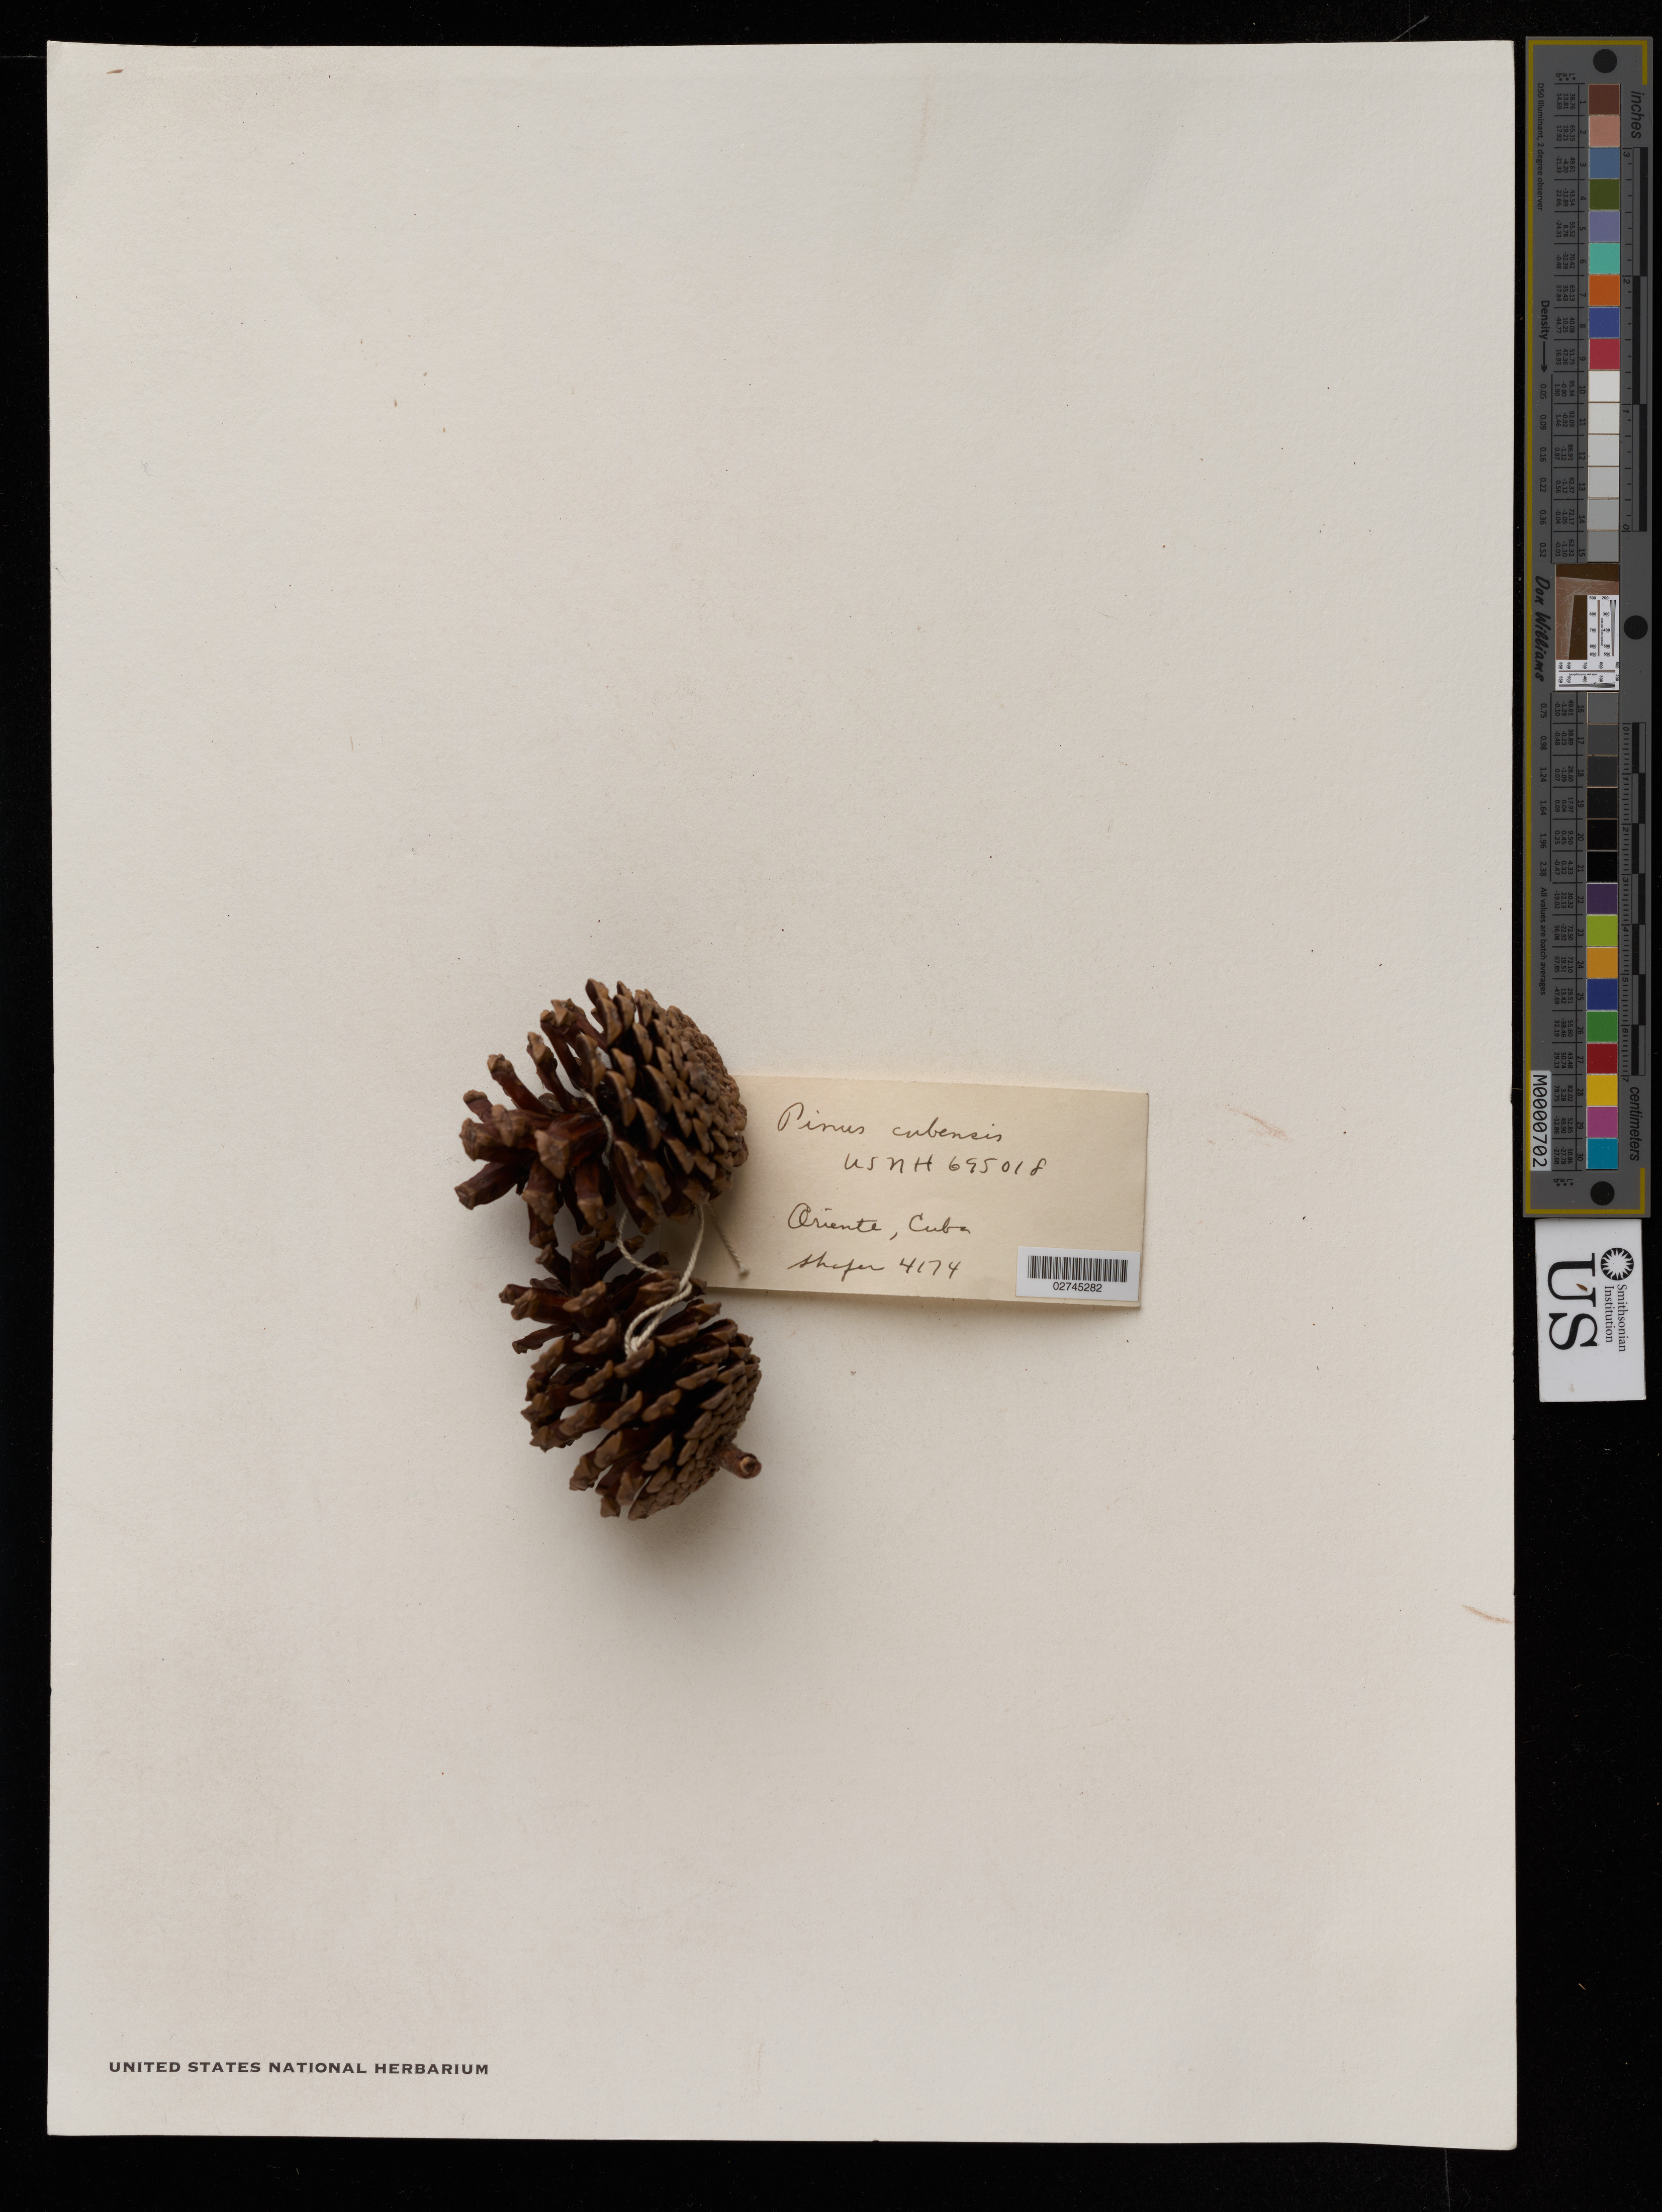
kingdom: Plantae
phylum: Tracheophyta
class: Pinopsida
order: Pinales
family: Pinaceae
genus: Pinus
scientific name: Pinus cubensis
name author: Griseb.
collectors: J. A. Shafer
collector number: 4174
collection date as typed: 22 Feb 1910 to 26 Feb 1910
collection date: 1910-02-22/1910-02-26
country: Cuba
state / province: Oriente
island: Cuba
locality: Trail, Rio Yamaniguey to Camp Toa Oriente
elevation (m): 400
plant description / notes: In a bag with other pinecones, with the same collector but different coll. nos.